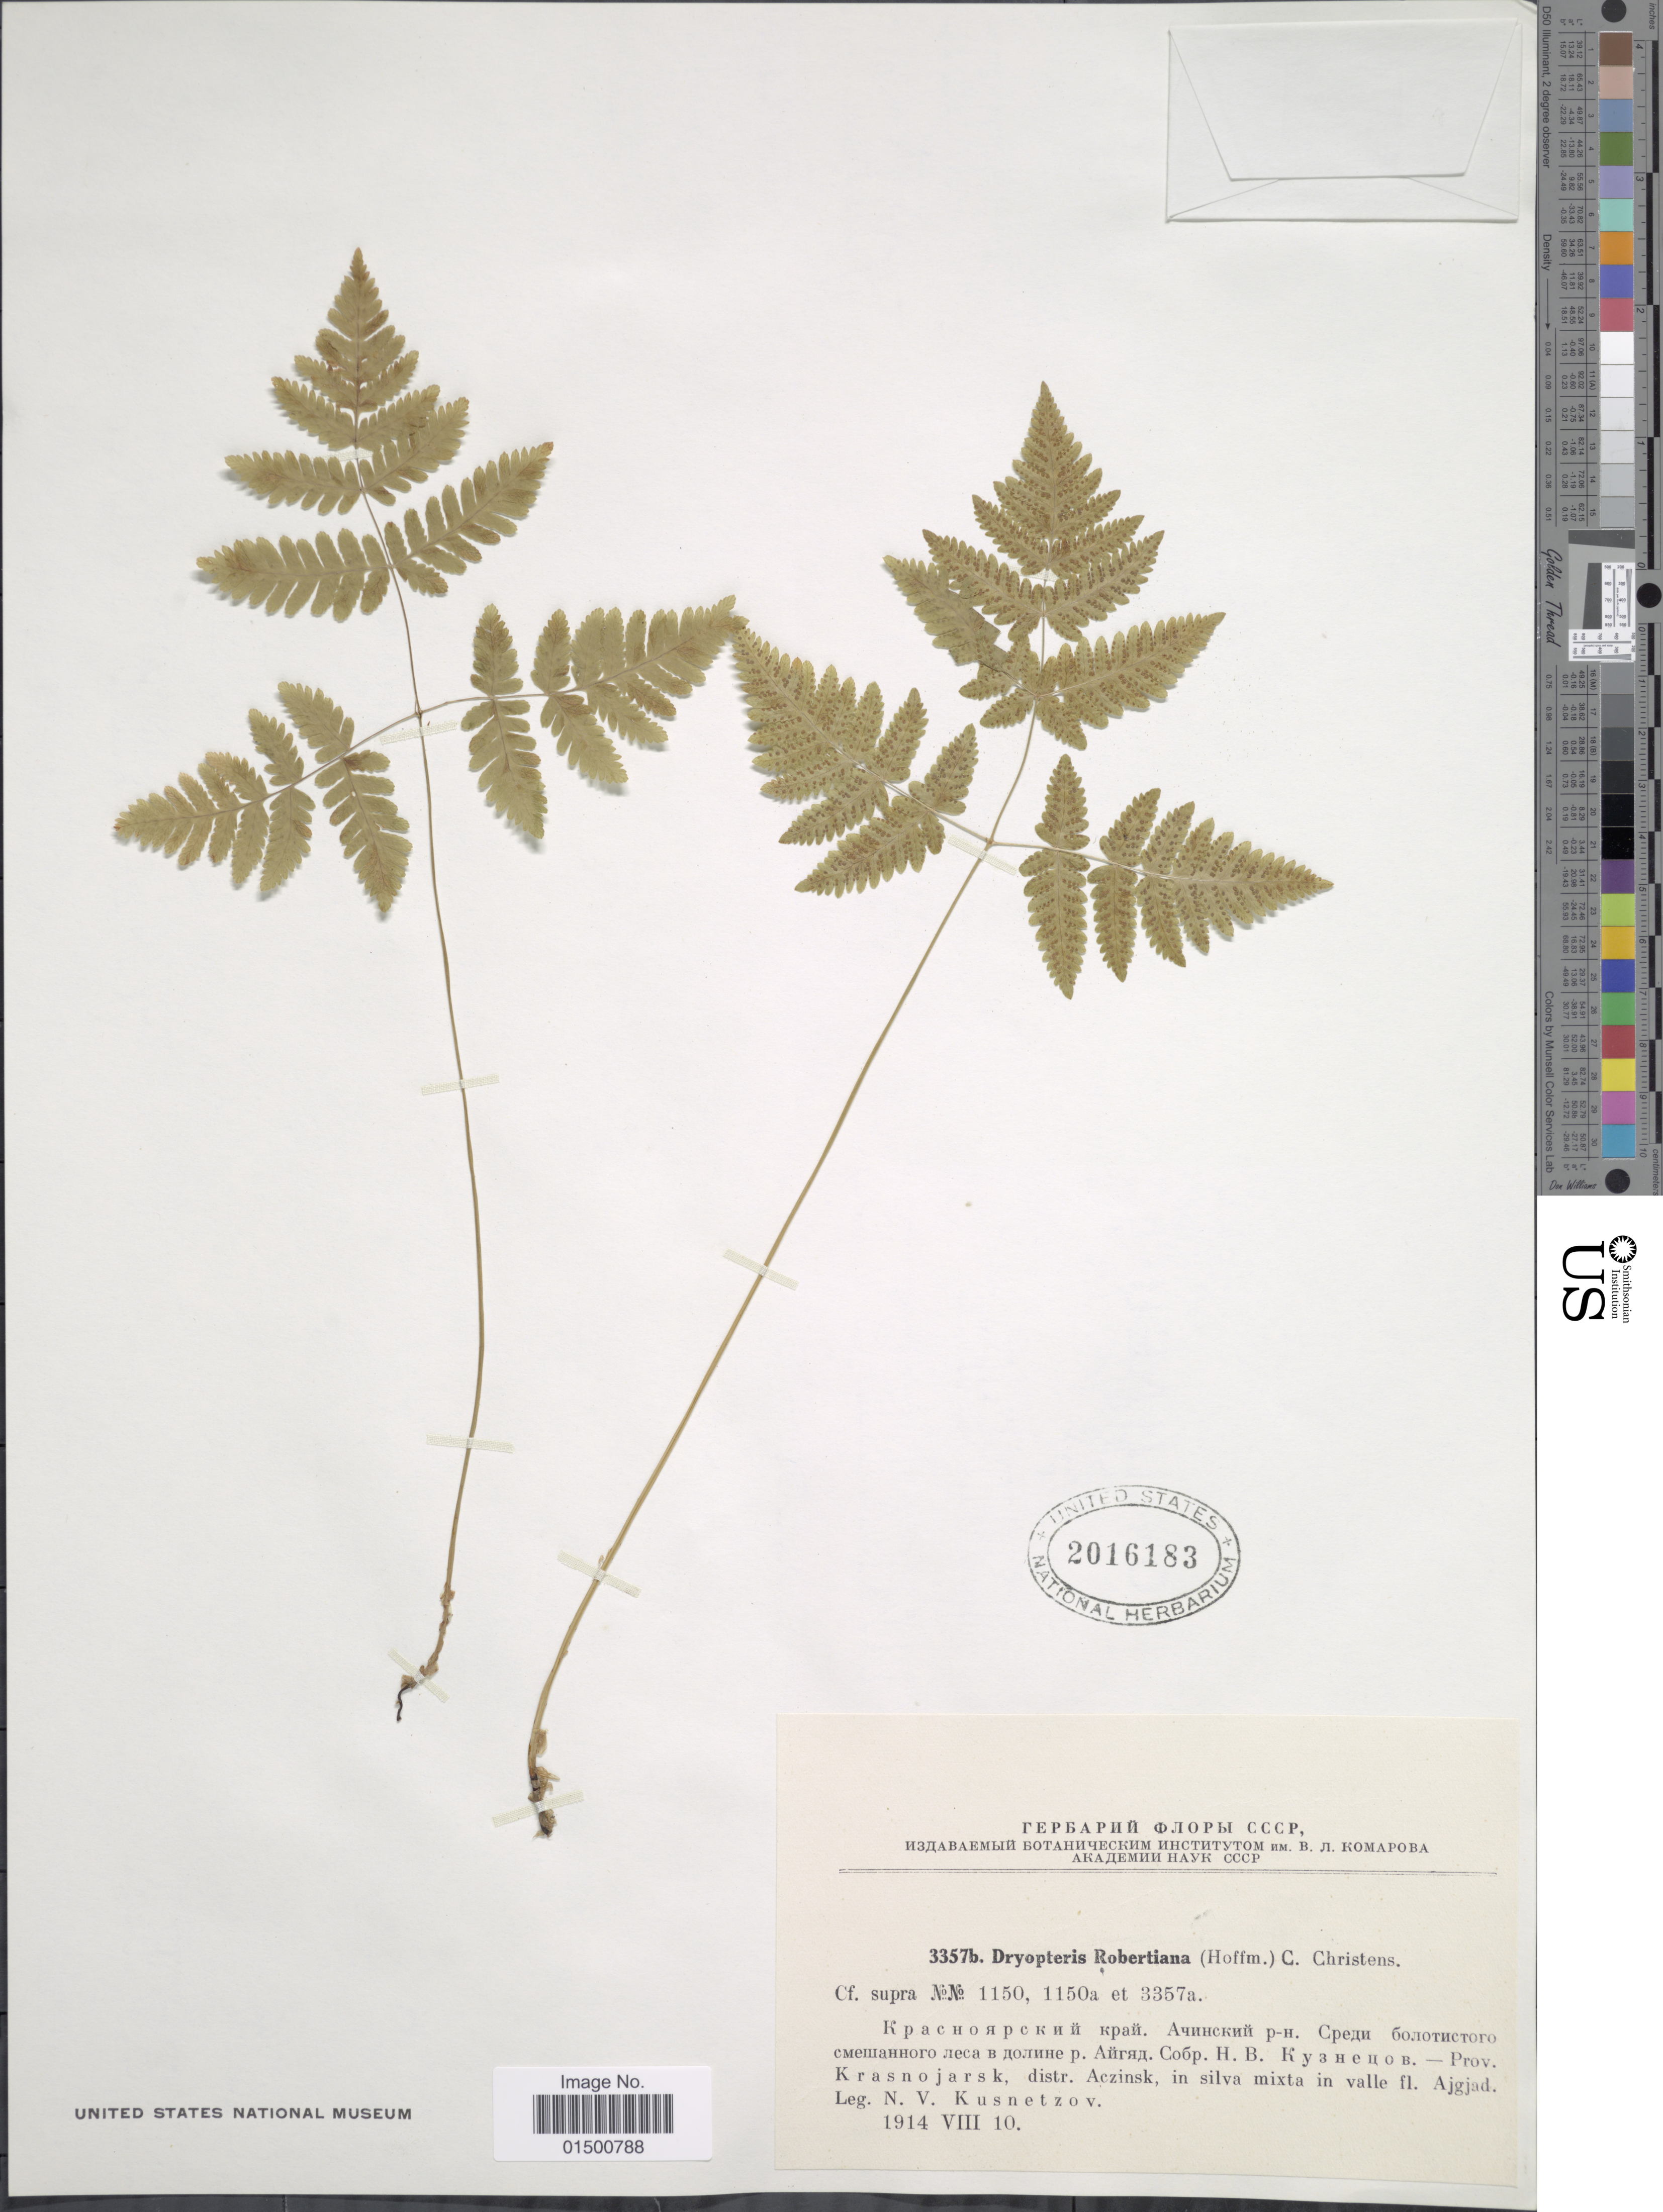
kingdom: Plantae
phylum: Tracheophyta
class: Polypodiopsida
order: Polypodiales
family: Cystopteridaceae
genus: Gymnocarpium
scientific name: Gymnocarpium robertianum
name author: (Hoffm.) Newman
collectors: N. Kusnetzov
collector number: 3357b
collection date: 1914-08-10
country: Russian Federation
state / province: Krasnoyarsk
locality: Distr. Aczinsk, in silva mixta in valle fl. Ajgjad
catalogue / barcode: US 2016183